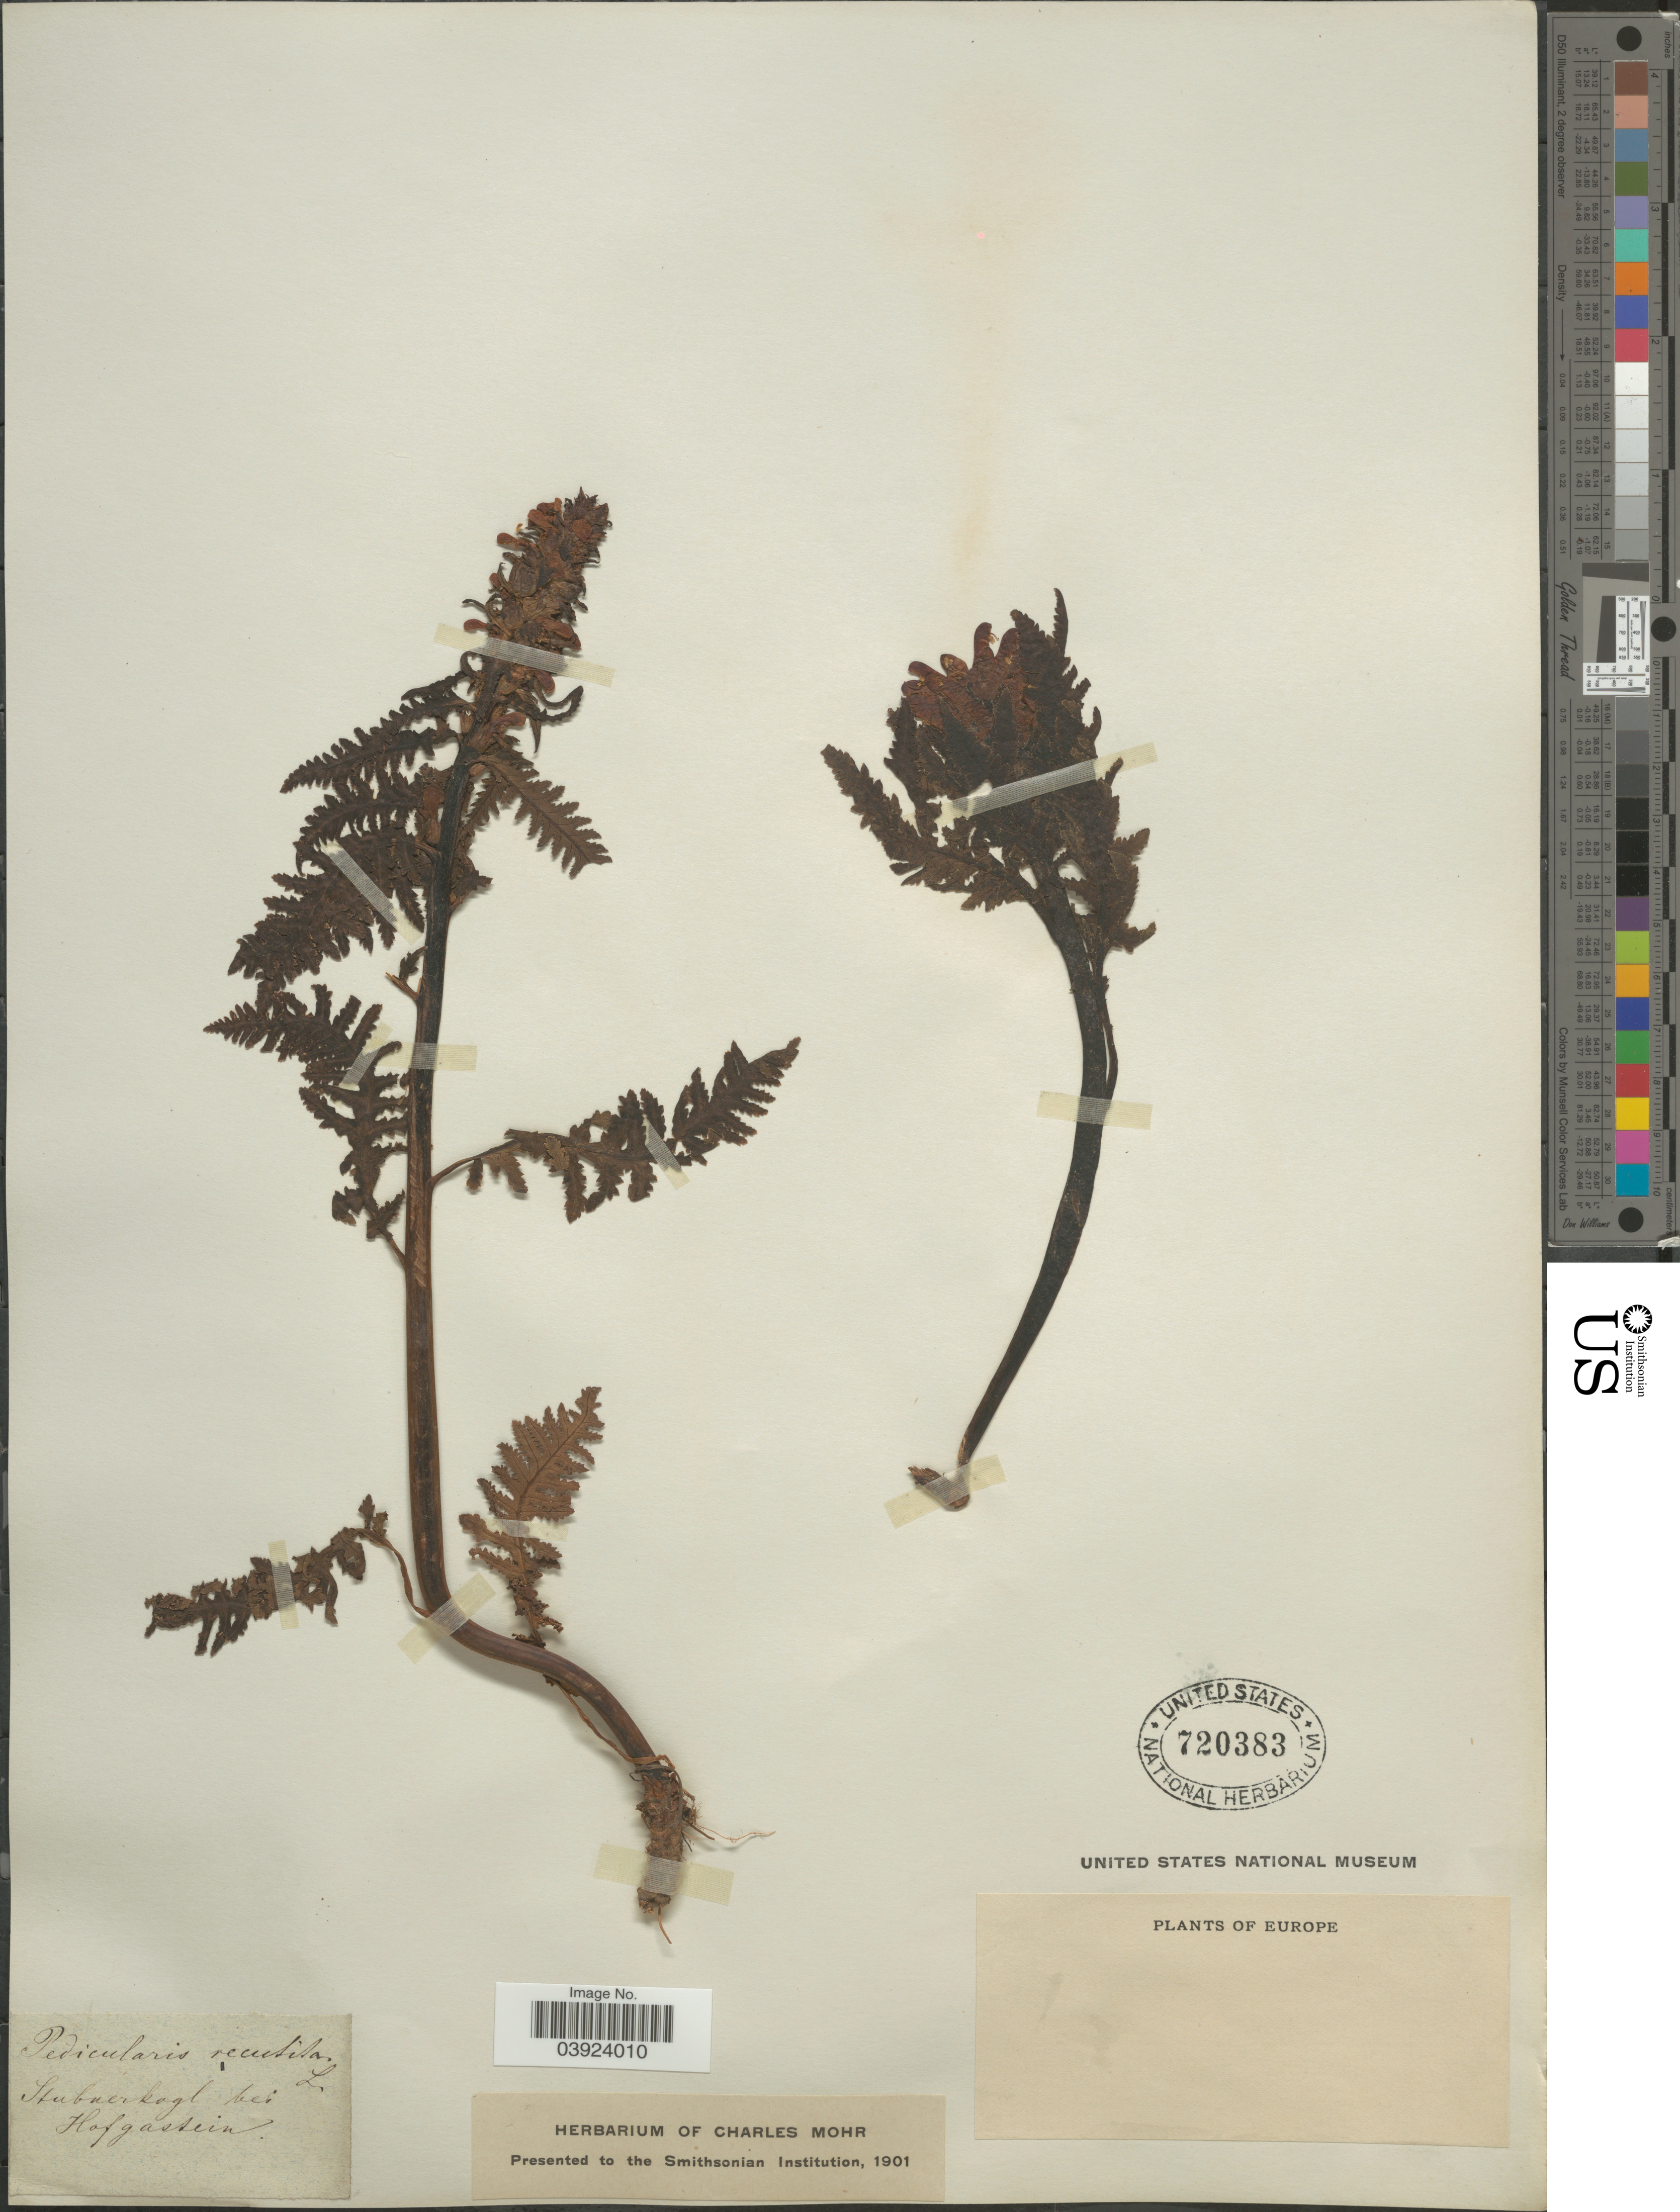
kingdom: Plantae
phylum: Tracheophyta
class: Magnoliopsida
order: Lamiales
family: Orobanchaceae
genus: Pedicularis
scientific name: Pedicularis recutita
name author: L.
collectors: ex herb. Charles Mohr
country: Austria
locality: Stubnerkogl bei Hofgastein. Europe.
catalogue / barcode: US 720383